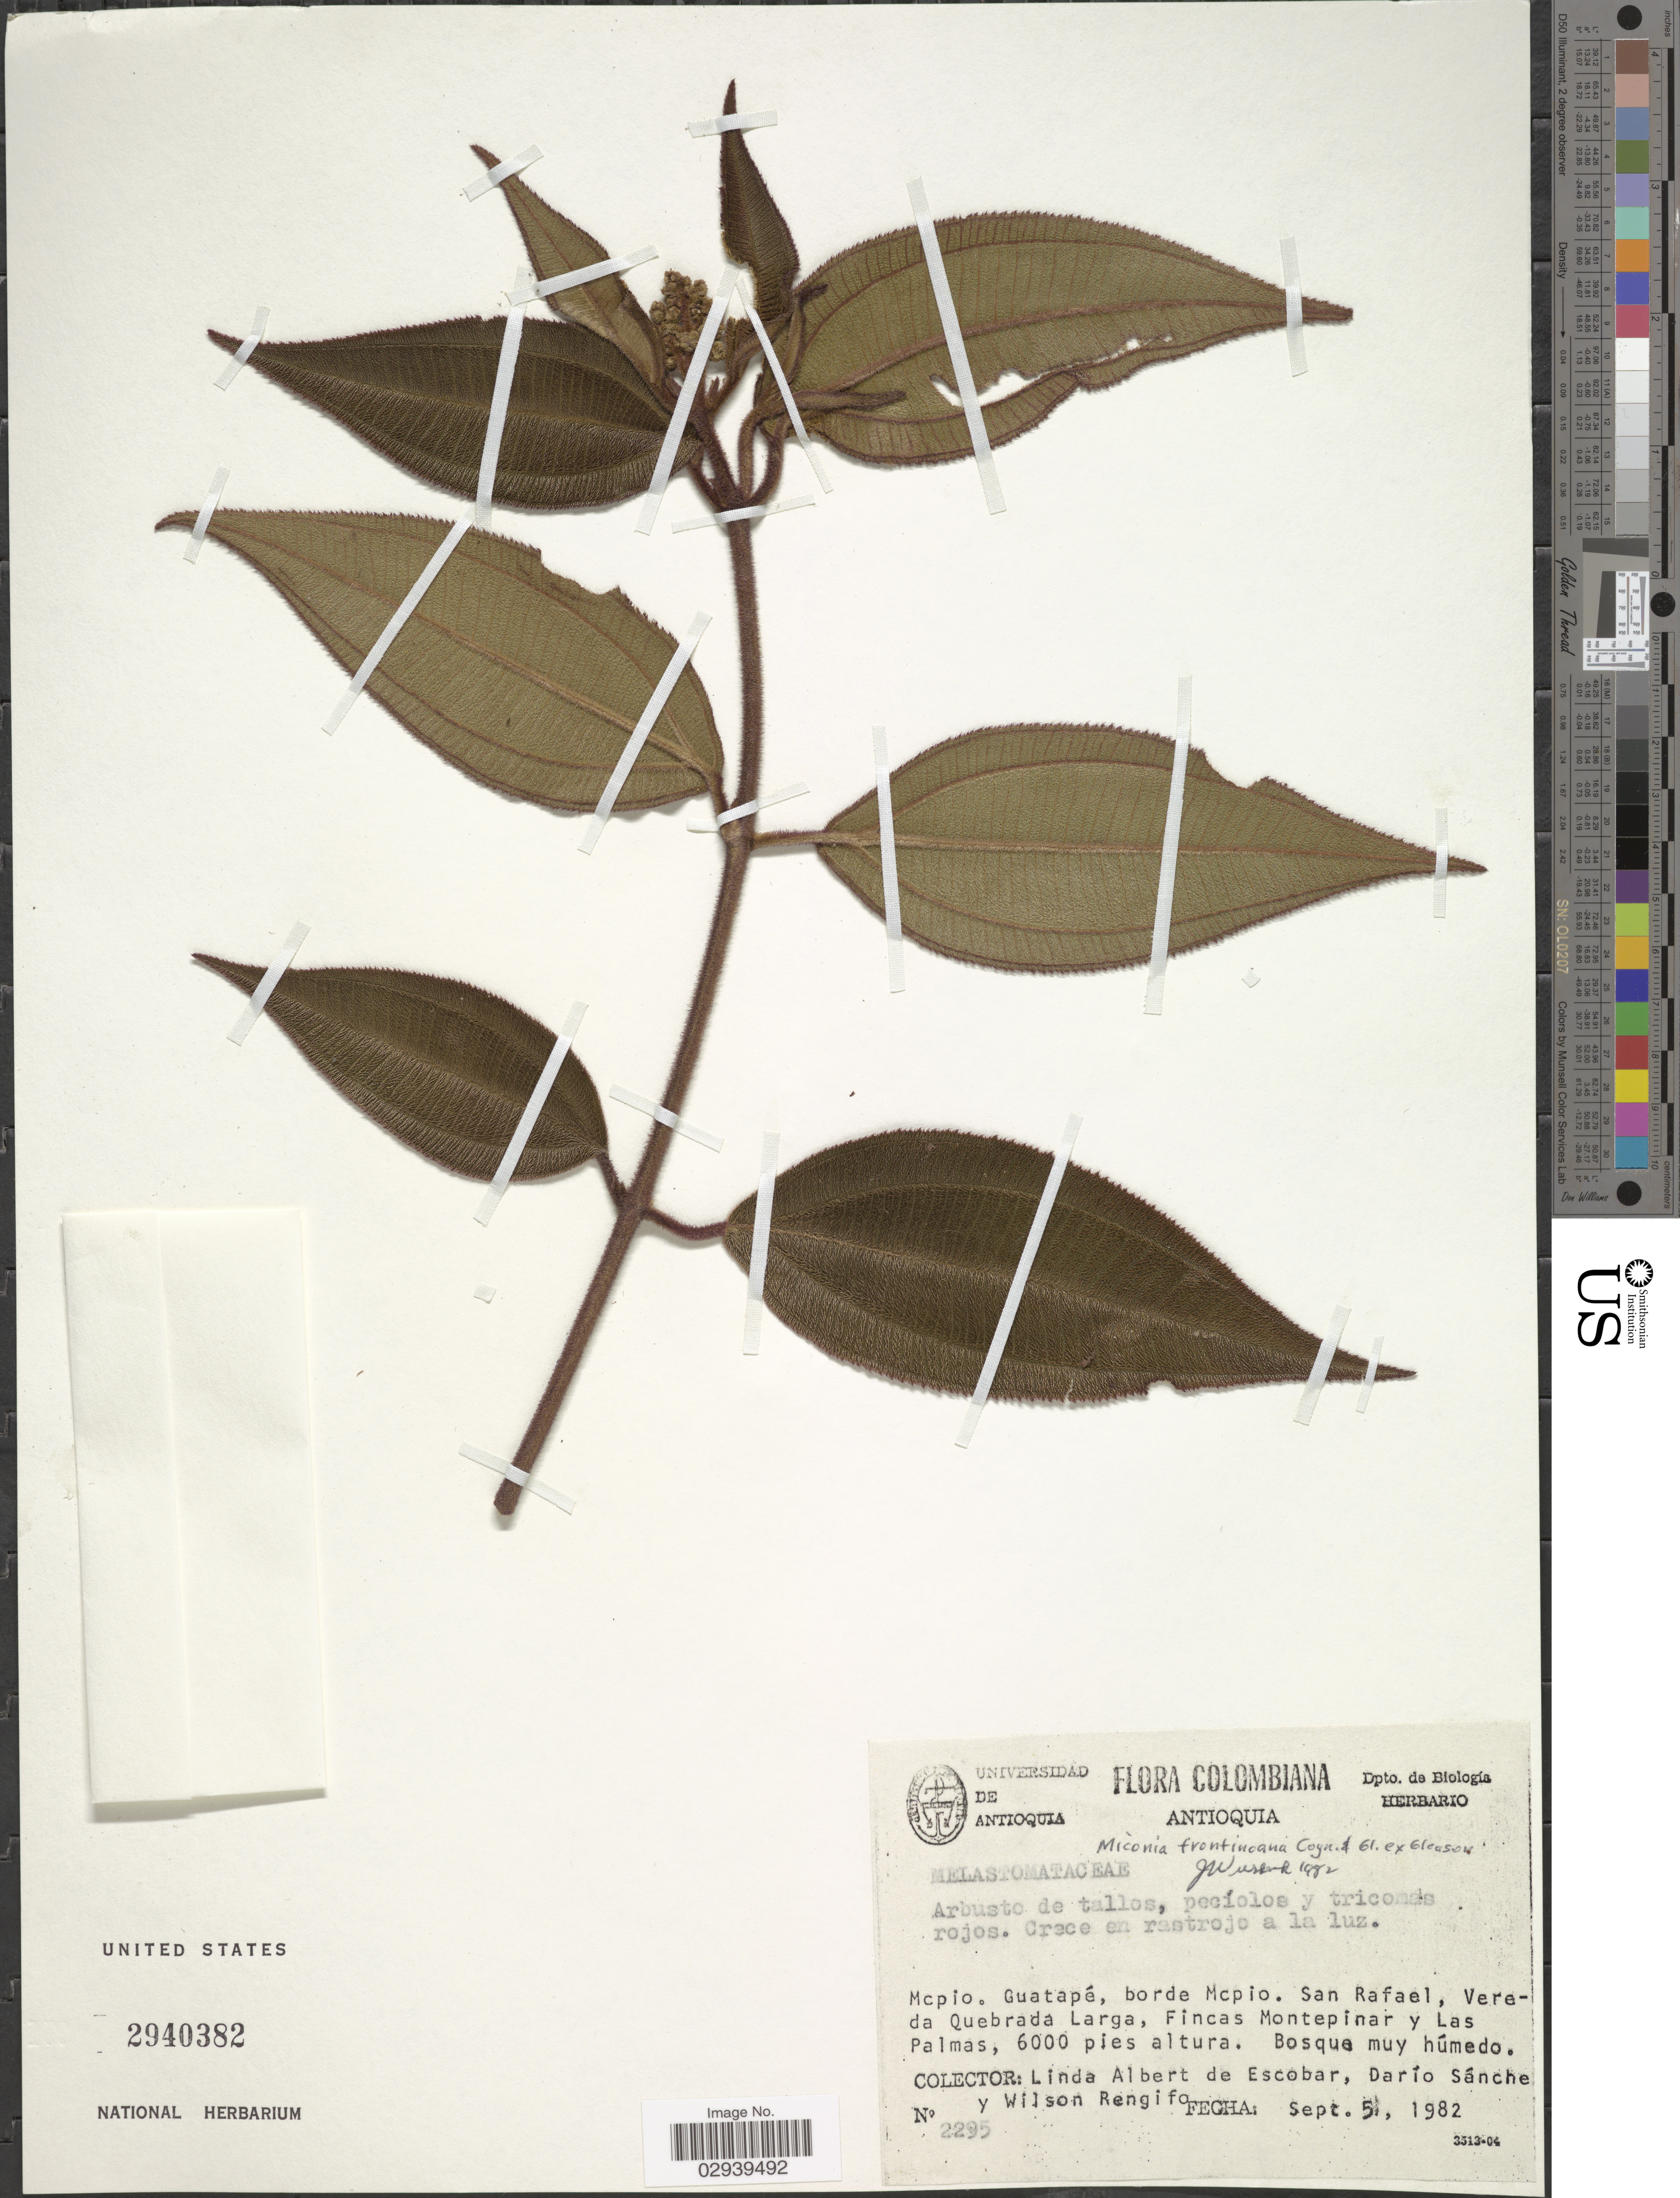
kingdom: Plantae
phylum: Tracheophyta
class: Magnoliopsida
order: Myrtales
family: Melastomataceae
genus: Miconia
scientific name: Miconia frontinoana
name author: Cogn. & Gleason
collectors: L. K. de Escobar, D. Sánche & W. Rengifo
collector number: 2295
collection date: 1982-09-05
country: Colombia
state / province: Antioquia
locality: Mcpio. Guatapé, borde de Mcpio. San Rafael, Vereda Quebrada Larga, Fincas Montepinar y Las Palmas.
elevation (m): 1829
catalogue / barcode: US 2940382